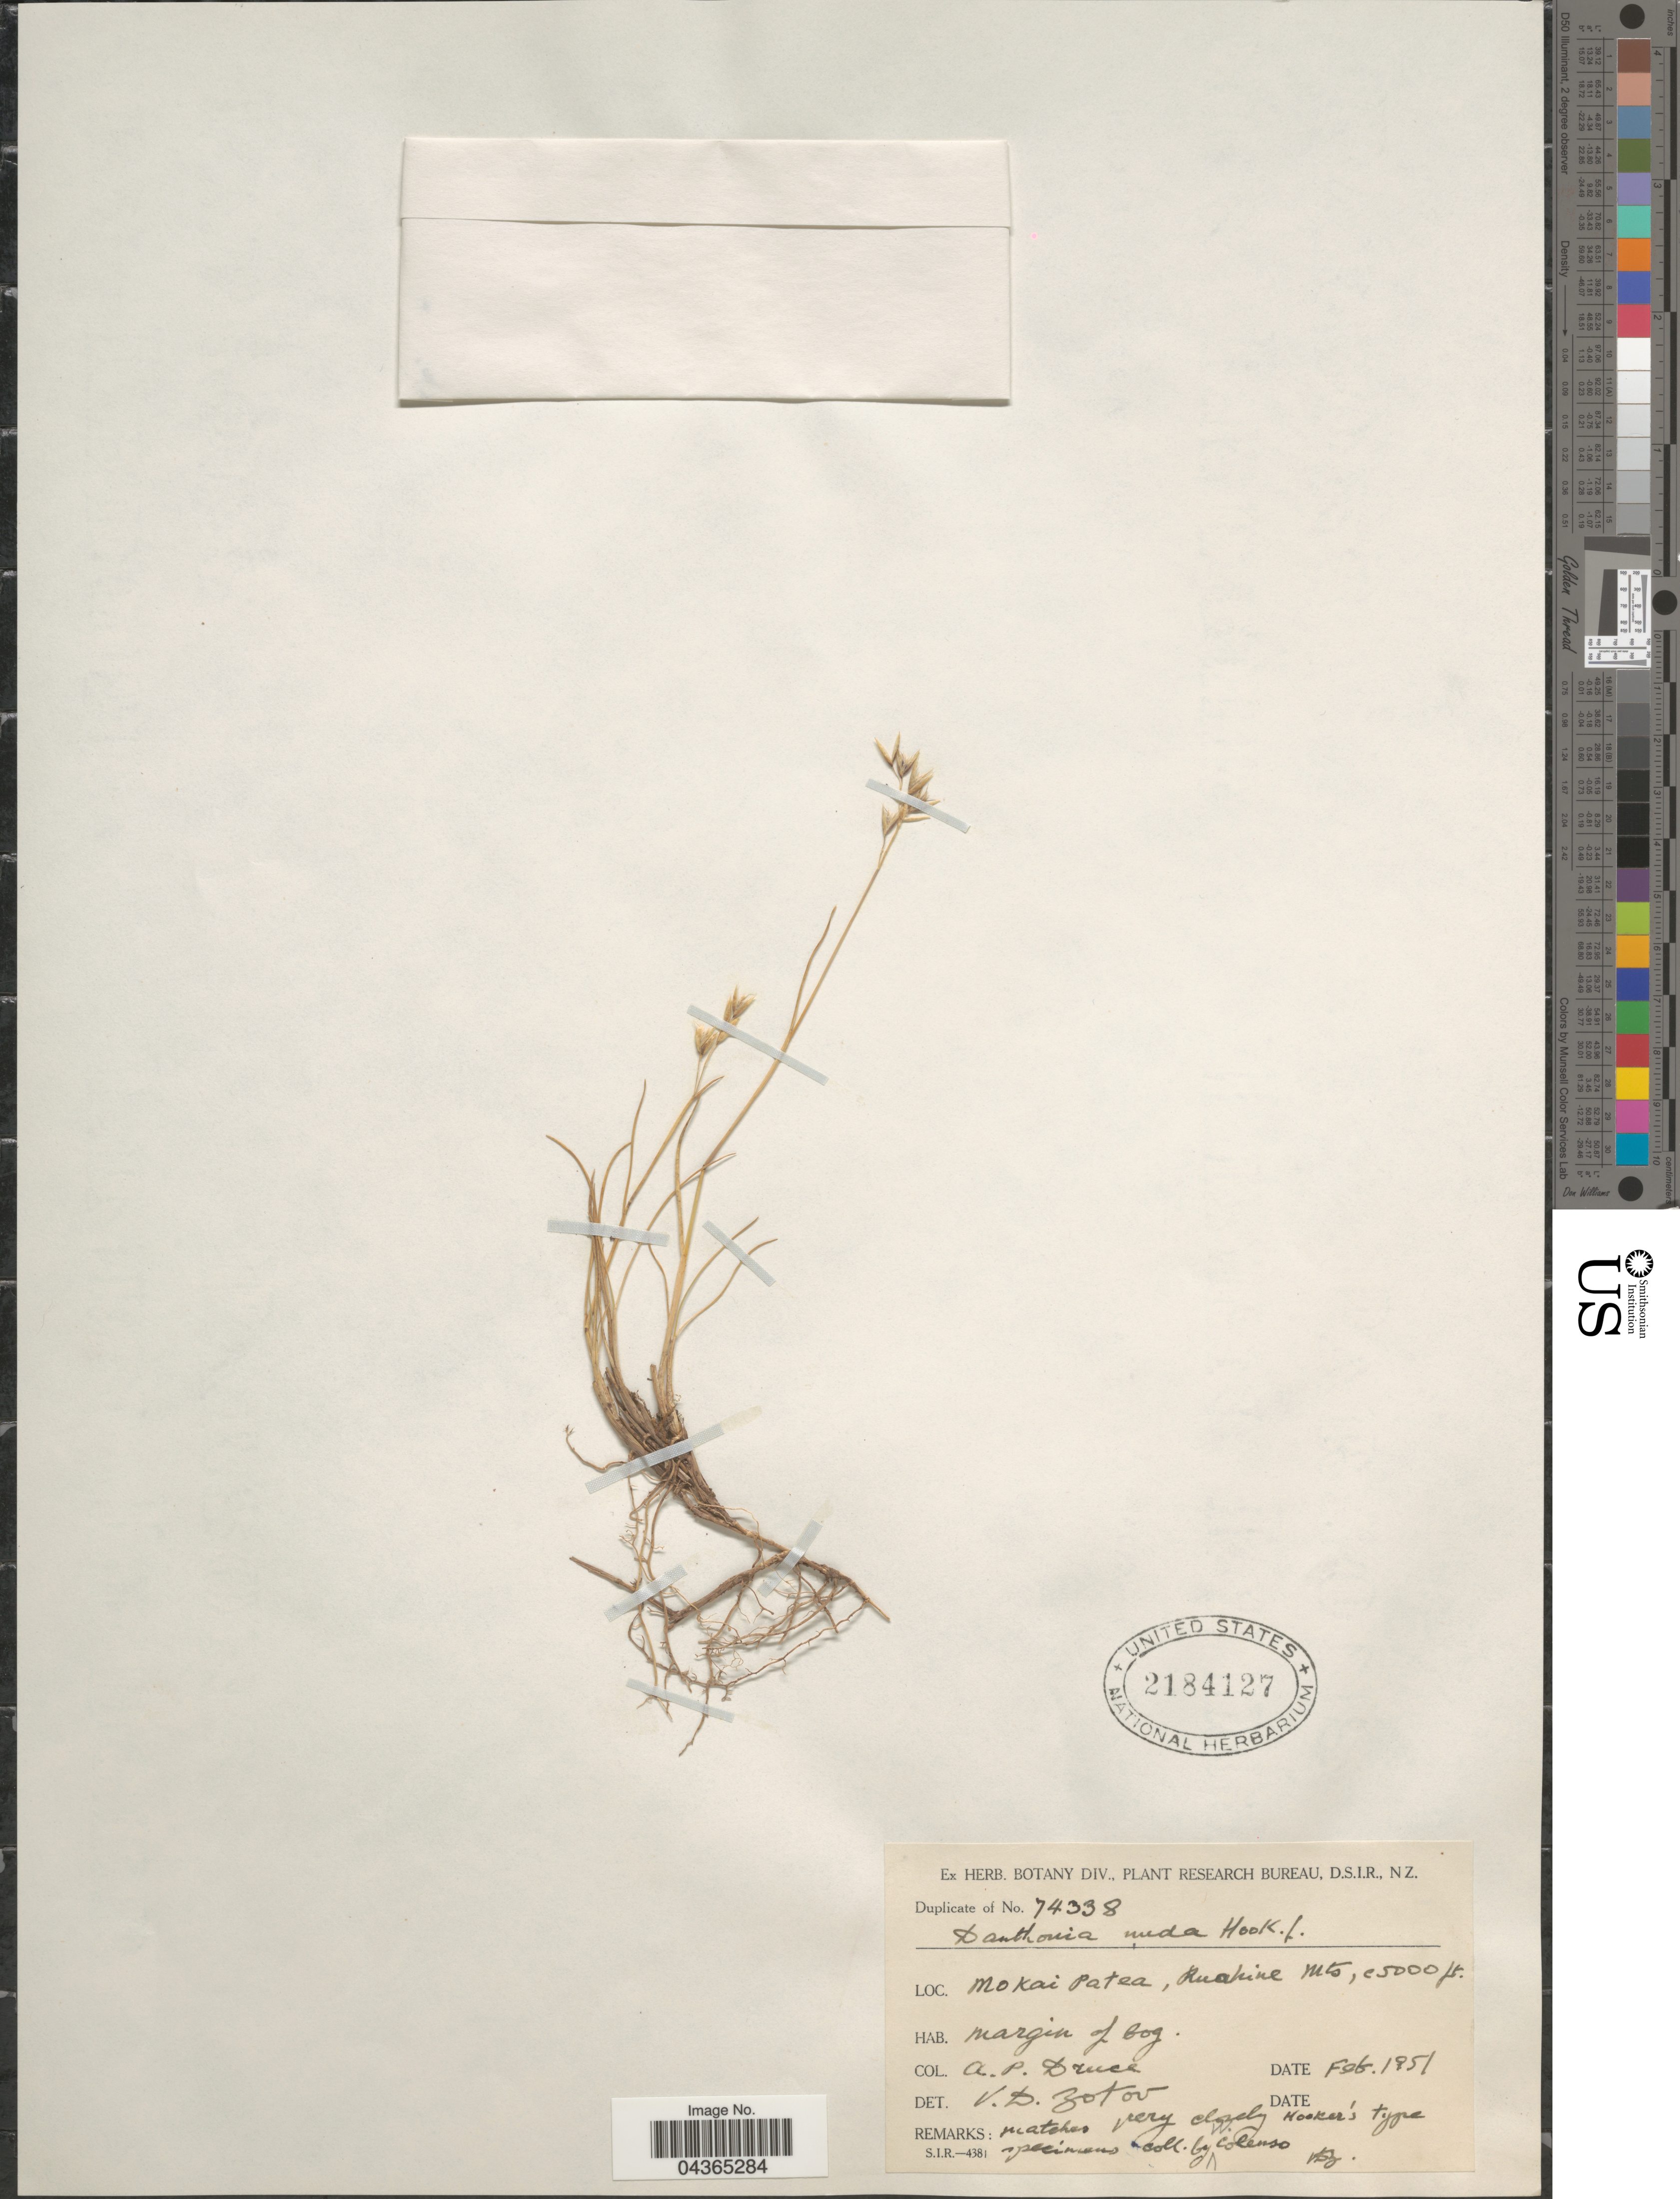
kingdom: Plantae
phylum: Tracheophyta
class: Liliopsida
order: Poales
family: Poaceae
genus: Rytidosperma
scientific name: Rytidosperma nudum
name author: (Hook. f.) Connor & Edgar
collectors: A. Druce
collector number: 74338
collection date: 1951-02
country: New Zealand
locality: Mokai Patea, Ruahine Mts.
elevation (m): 1524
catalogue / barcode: US 2184127